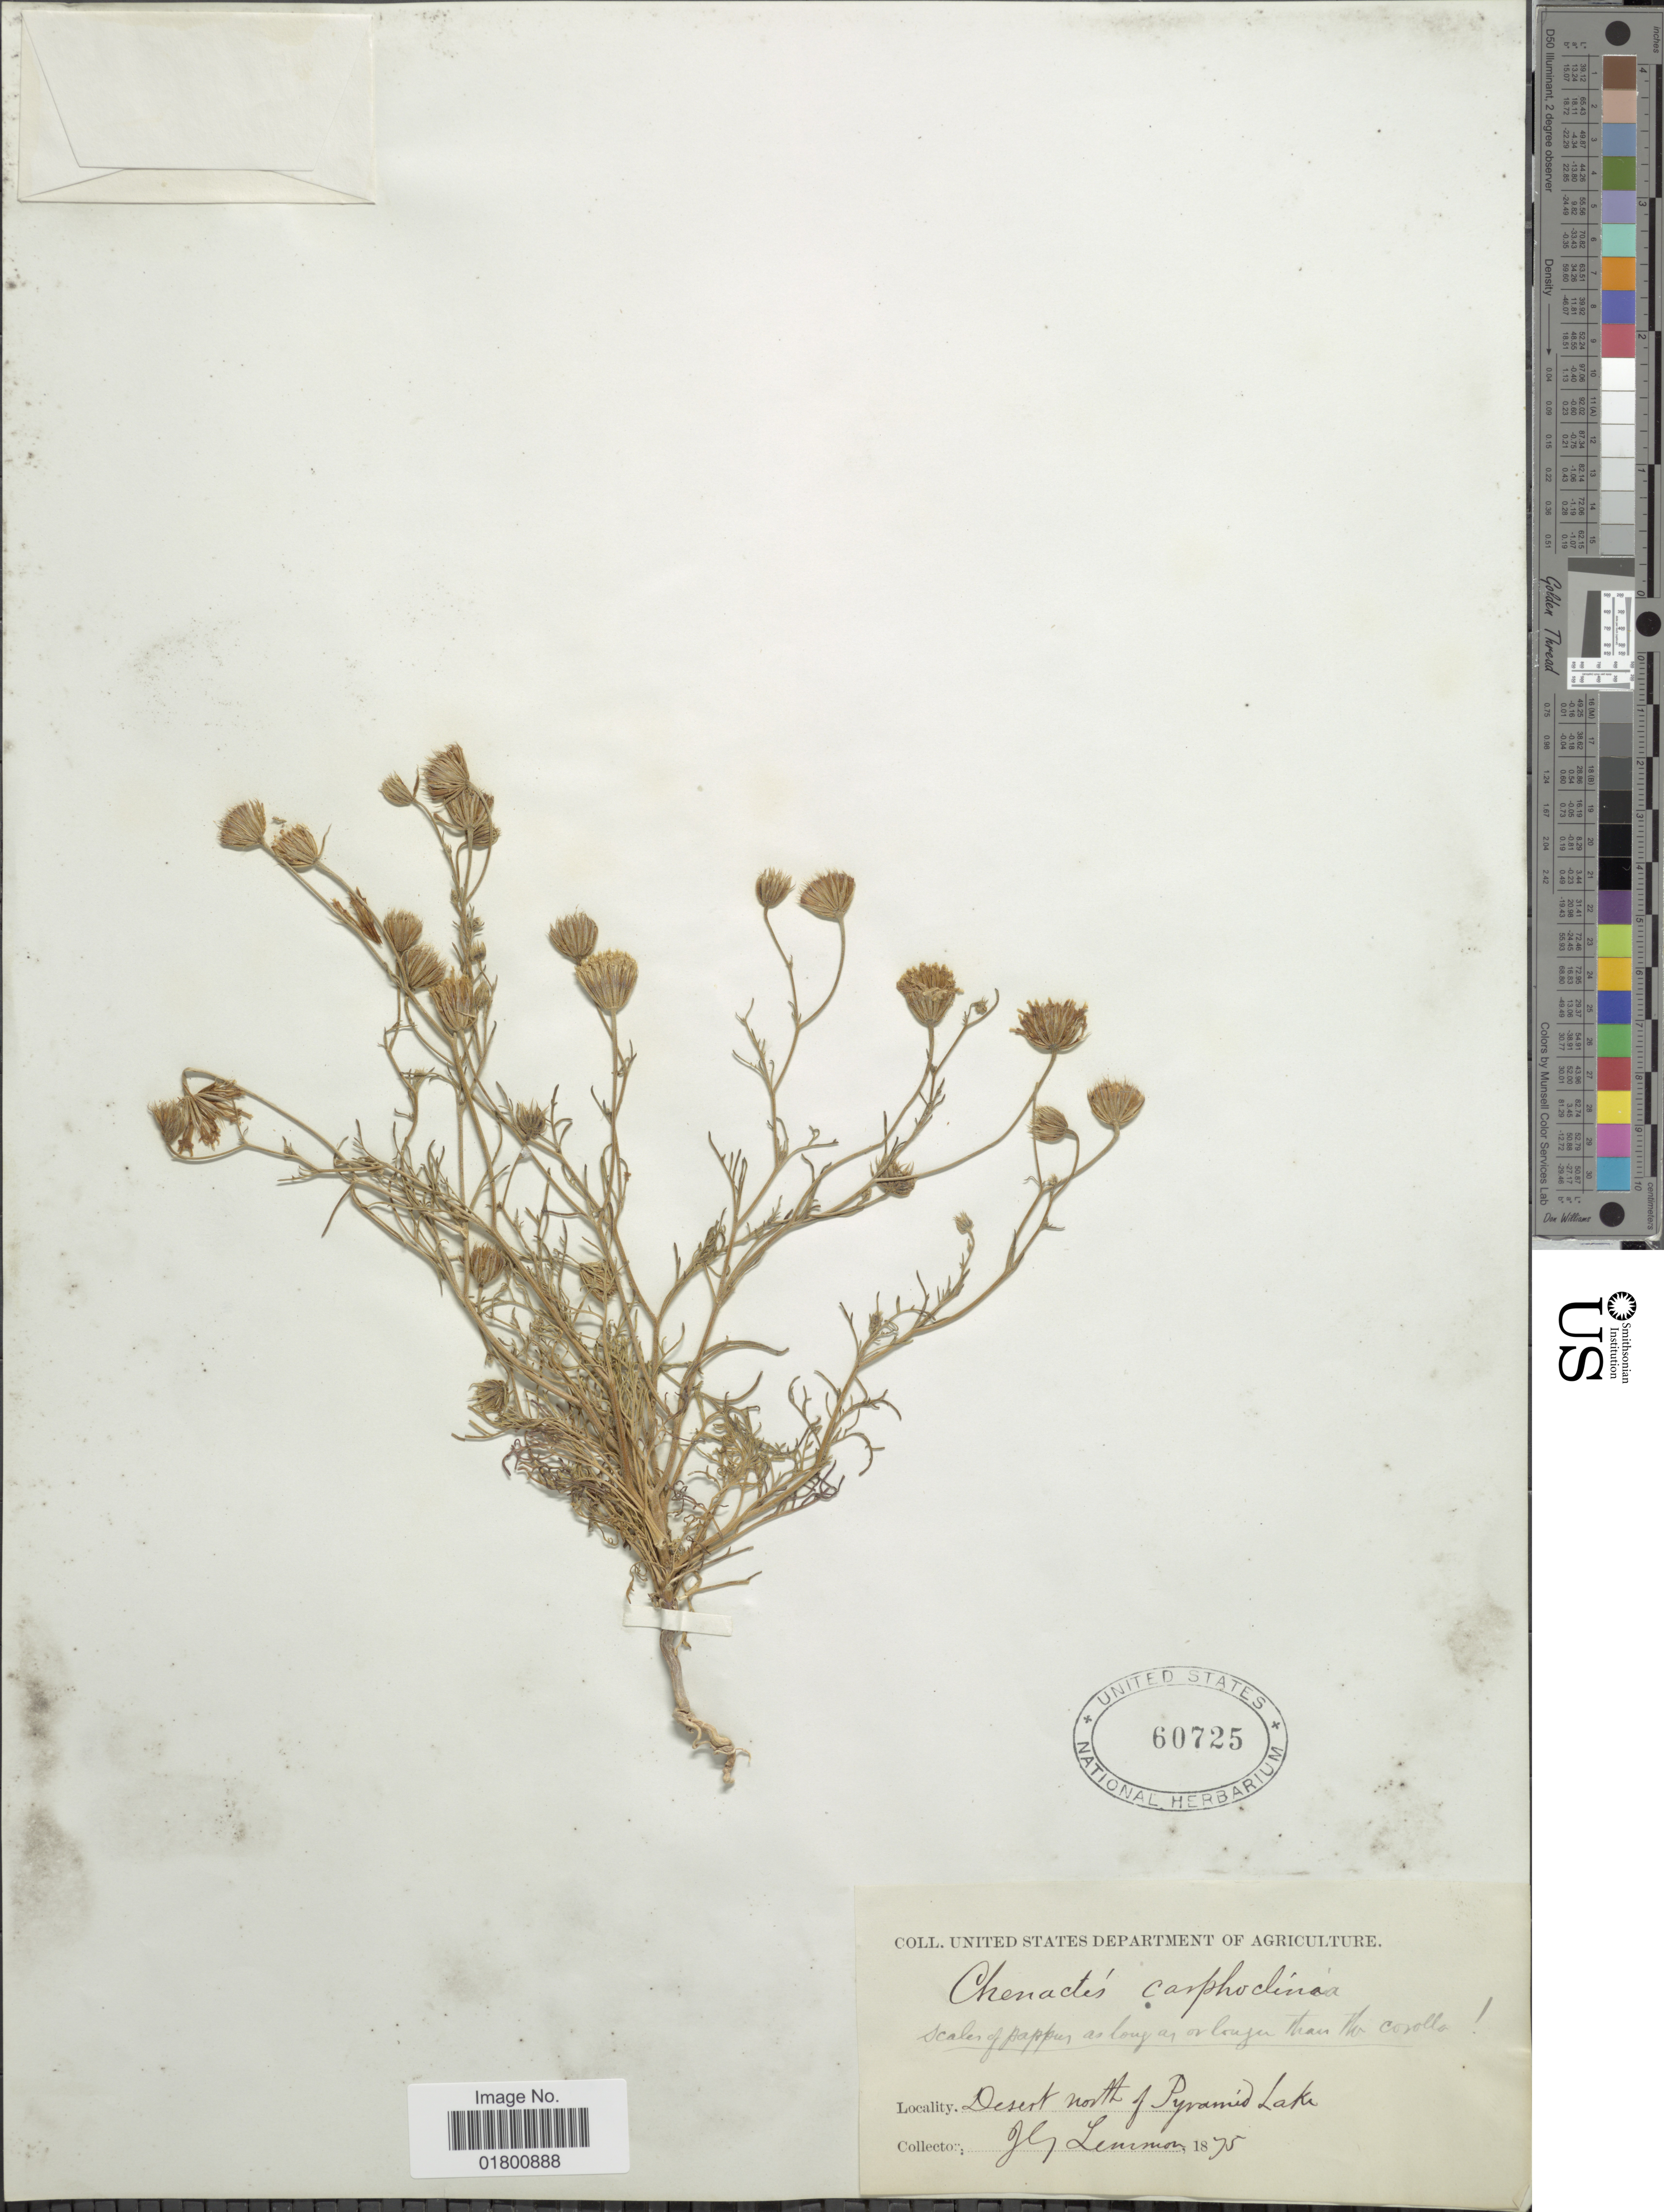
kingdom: Plantae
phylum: Tracheophyta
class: Magnoliopsida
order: Asterales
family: Asteraceae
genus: Chaenactis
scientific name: Chaenactis carphoclinia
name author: A. Gray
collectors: J. Lemmon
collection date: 1875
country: United States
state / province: Nevada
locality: Desert north of Pyramid Lake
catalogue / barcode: US 60725